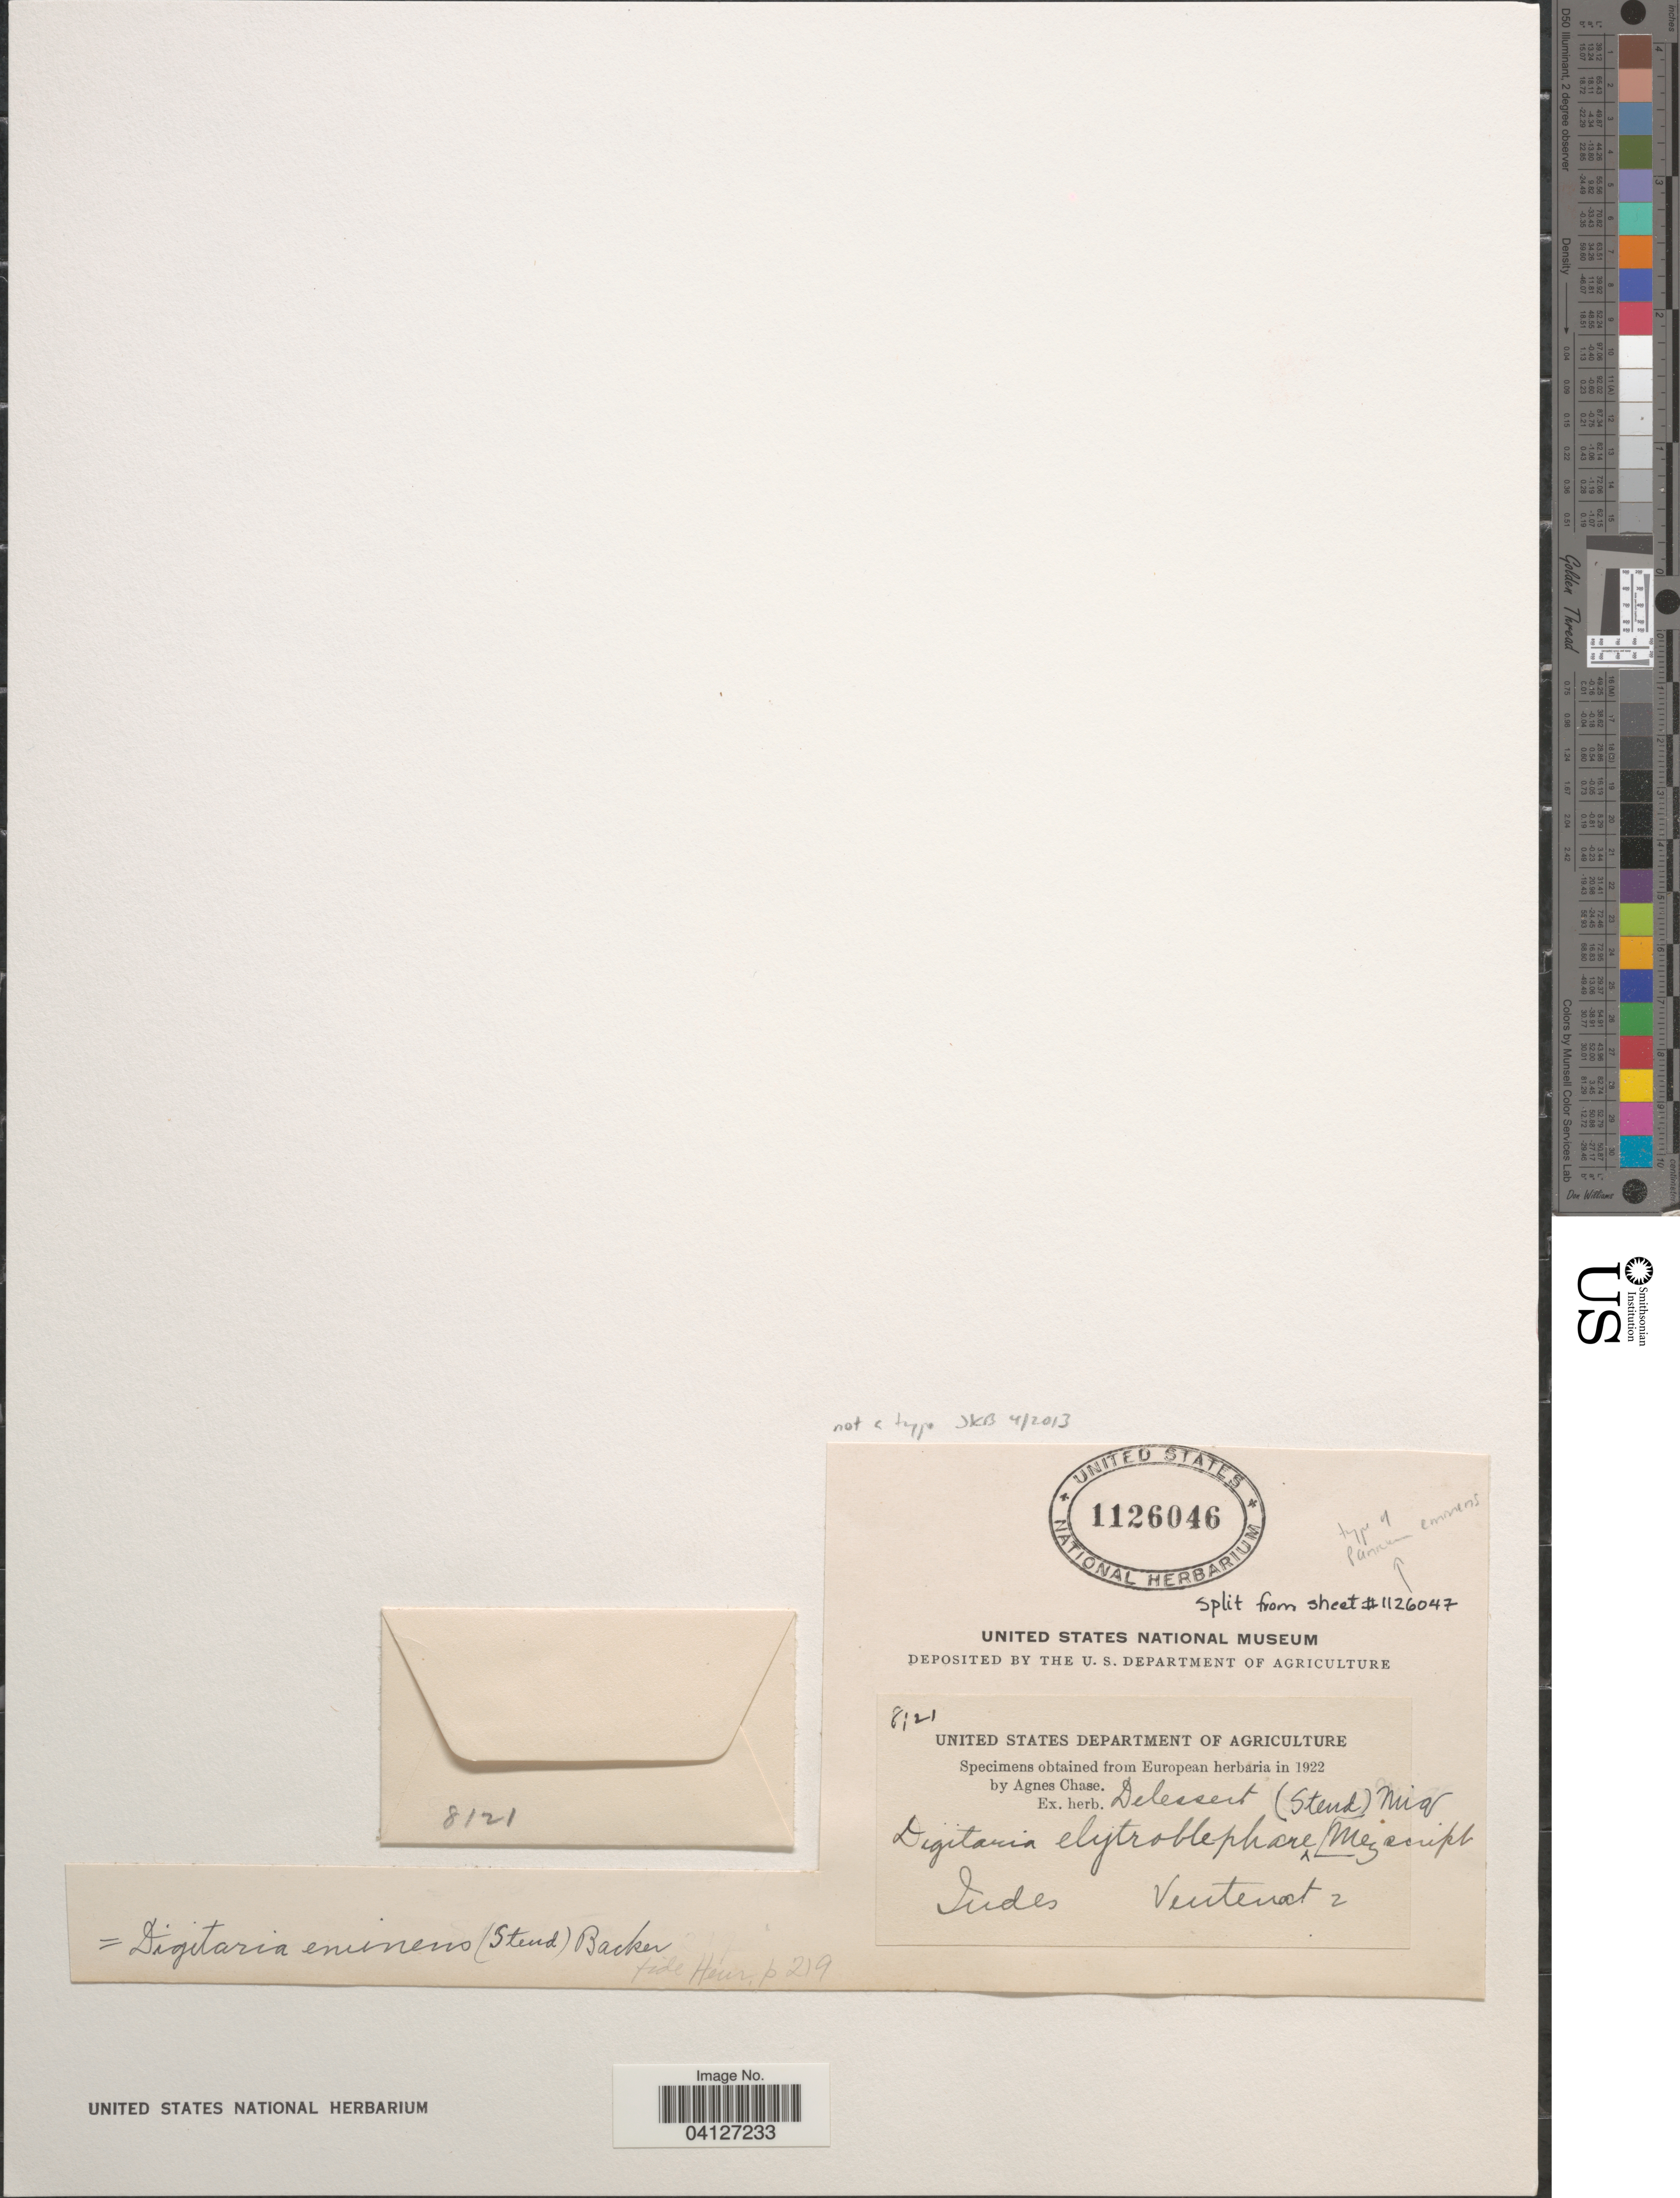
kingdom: Plantae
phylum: Tracheophyta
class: Liliopsida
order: Poales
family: Poaceae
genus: Digitaria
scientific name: Digitaria eminens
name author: (Steud.) Backer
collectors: -. Ventenat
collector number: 2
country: India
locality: Indes.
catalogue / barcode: US 1126046